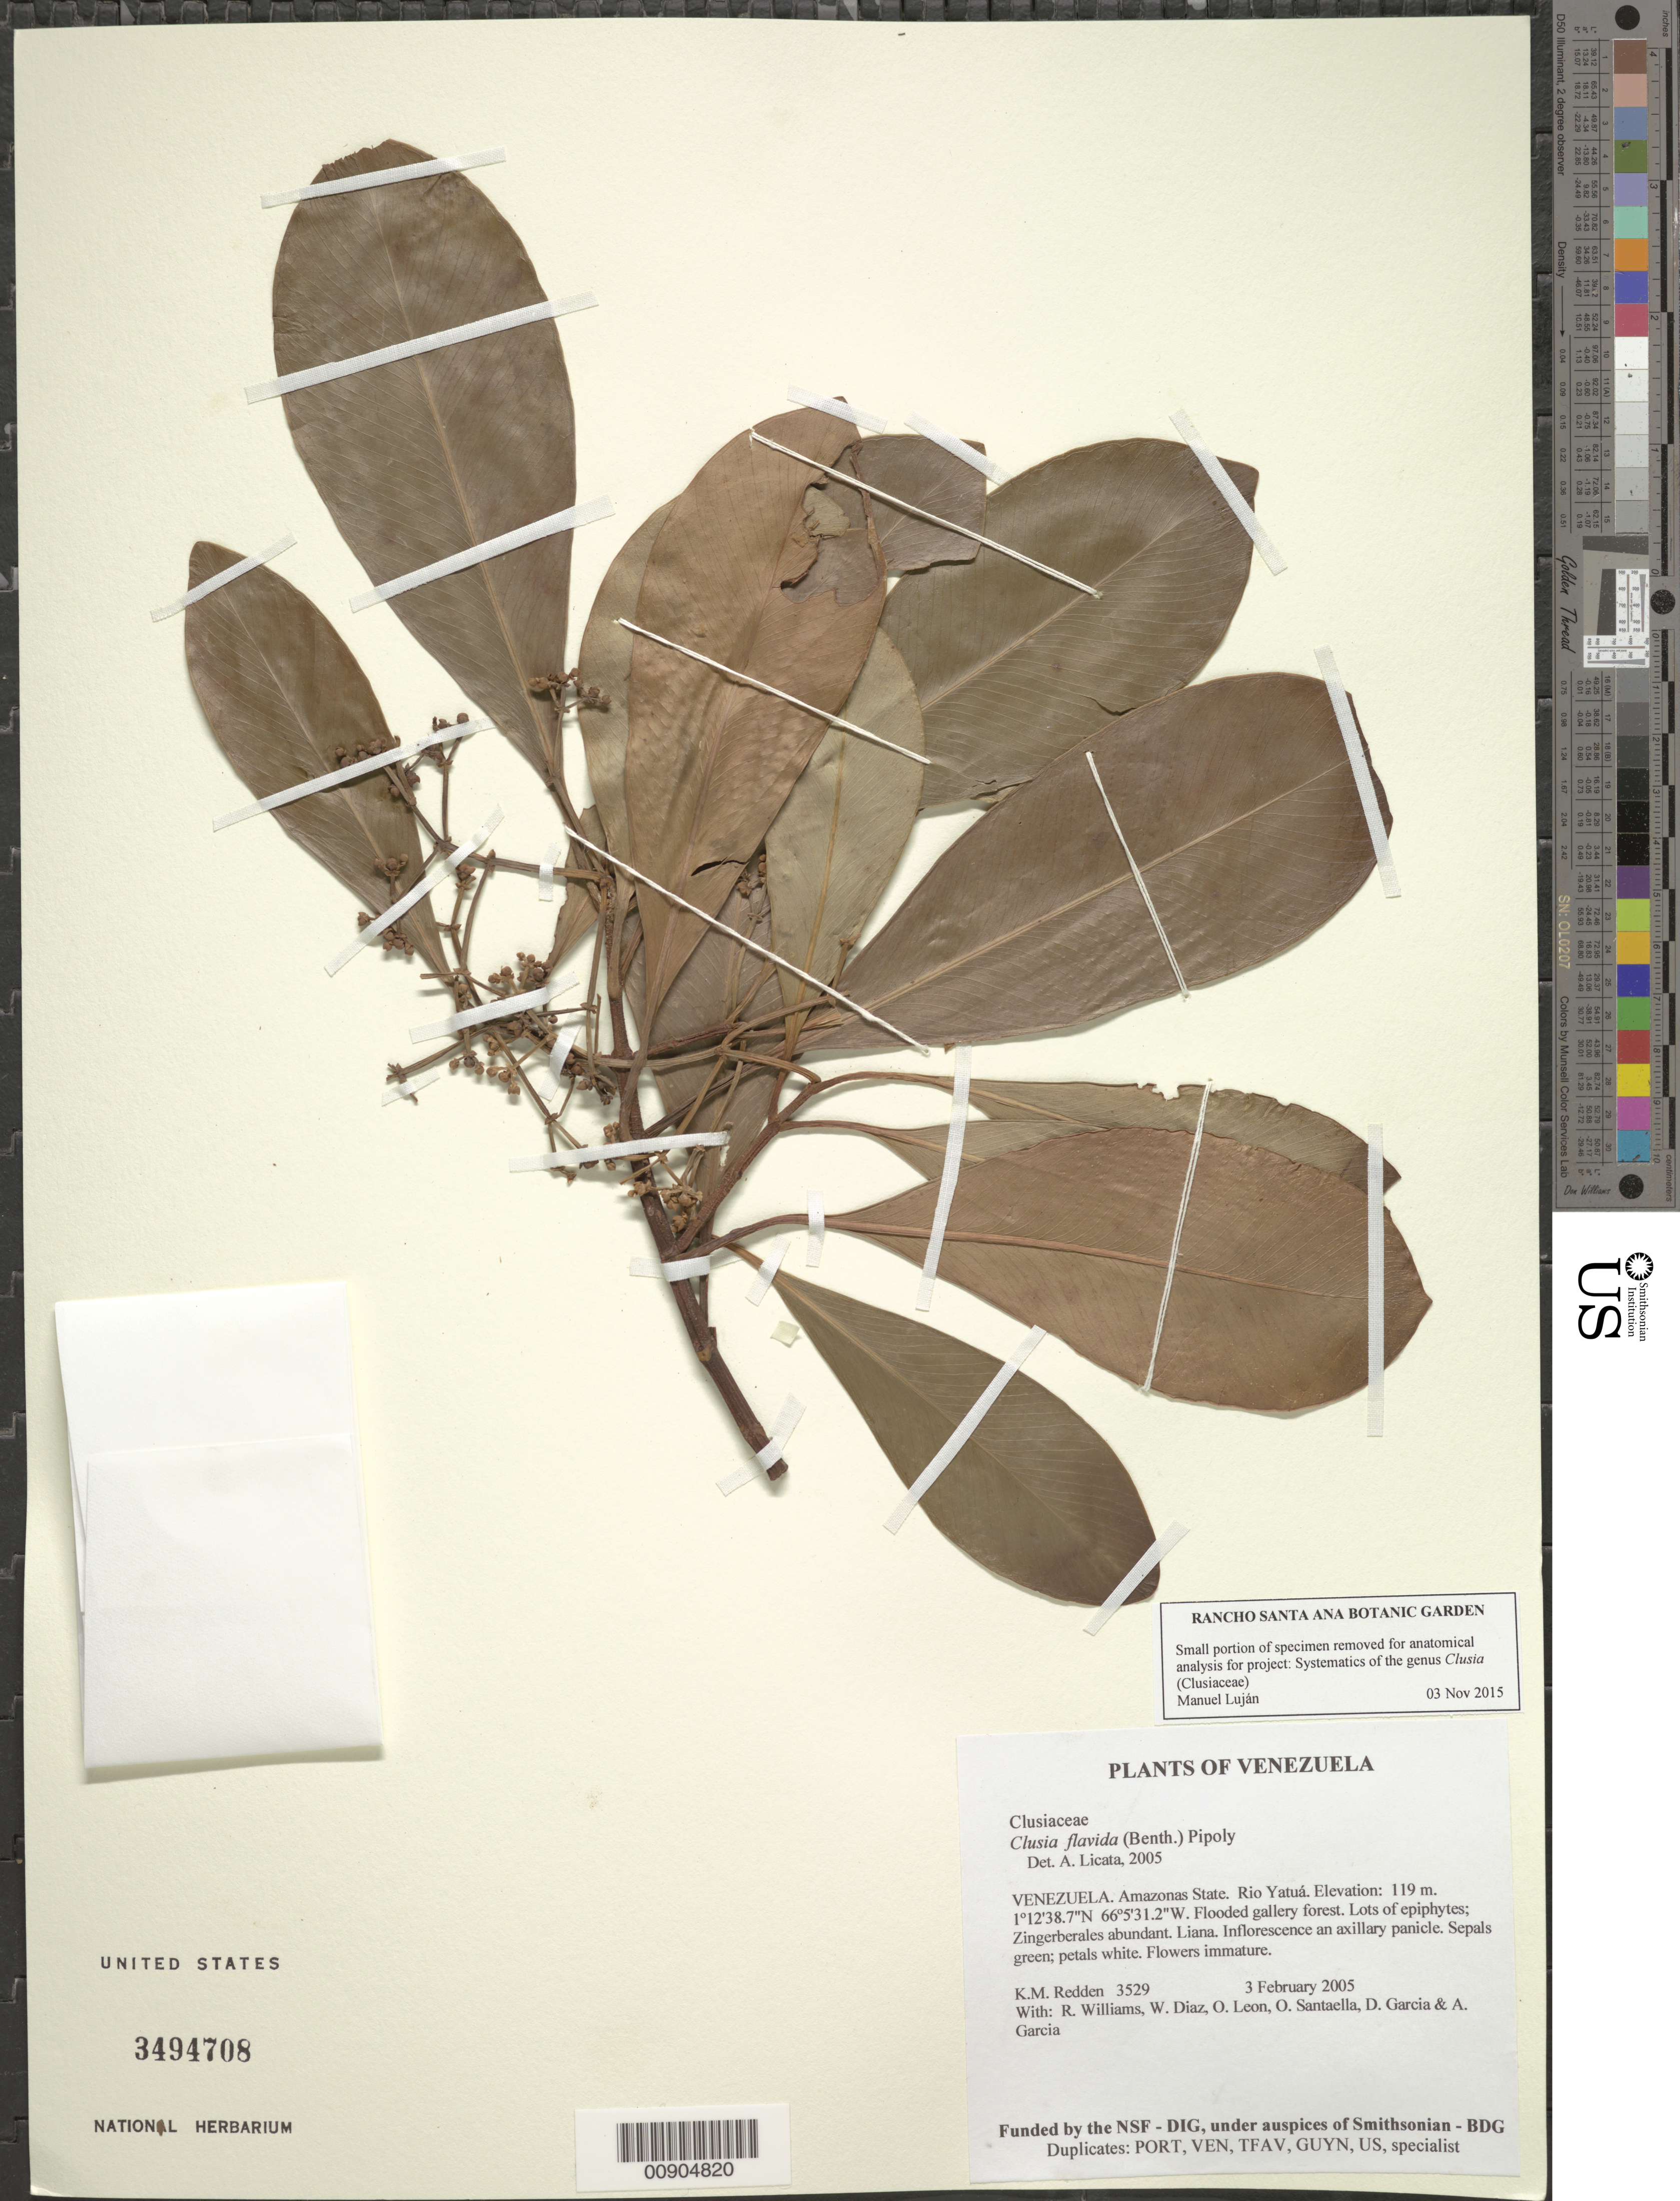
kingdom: Plantae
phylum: Tracheophyta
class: Magnoliopsida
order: Malpighiales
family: Clusiaceae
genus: Clusia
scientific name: Clusia flavida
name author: (Benth.) Pipoly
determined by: Licata, A., (PORT), Univ. Nac. Exp. de los Llanos Ezequiel Zamora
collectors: K. M. Redden, R. Williams, W. Díaz P., O. León, O. Santaella, D. Garcia & A. Garcia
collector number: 3529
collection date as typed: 3 February 2005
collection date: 2005-02-03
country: Venezuela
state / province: Amazonas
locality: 15 - Rio Yatuá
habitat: Flooded gallery forest. Lots of epiphytes; Zingerberales abundant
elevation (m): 119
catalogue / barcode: US 3494708